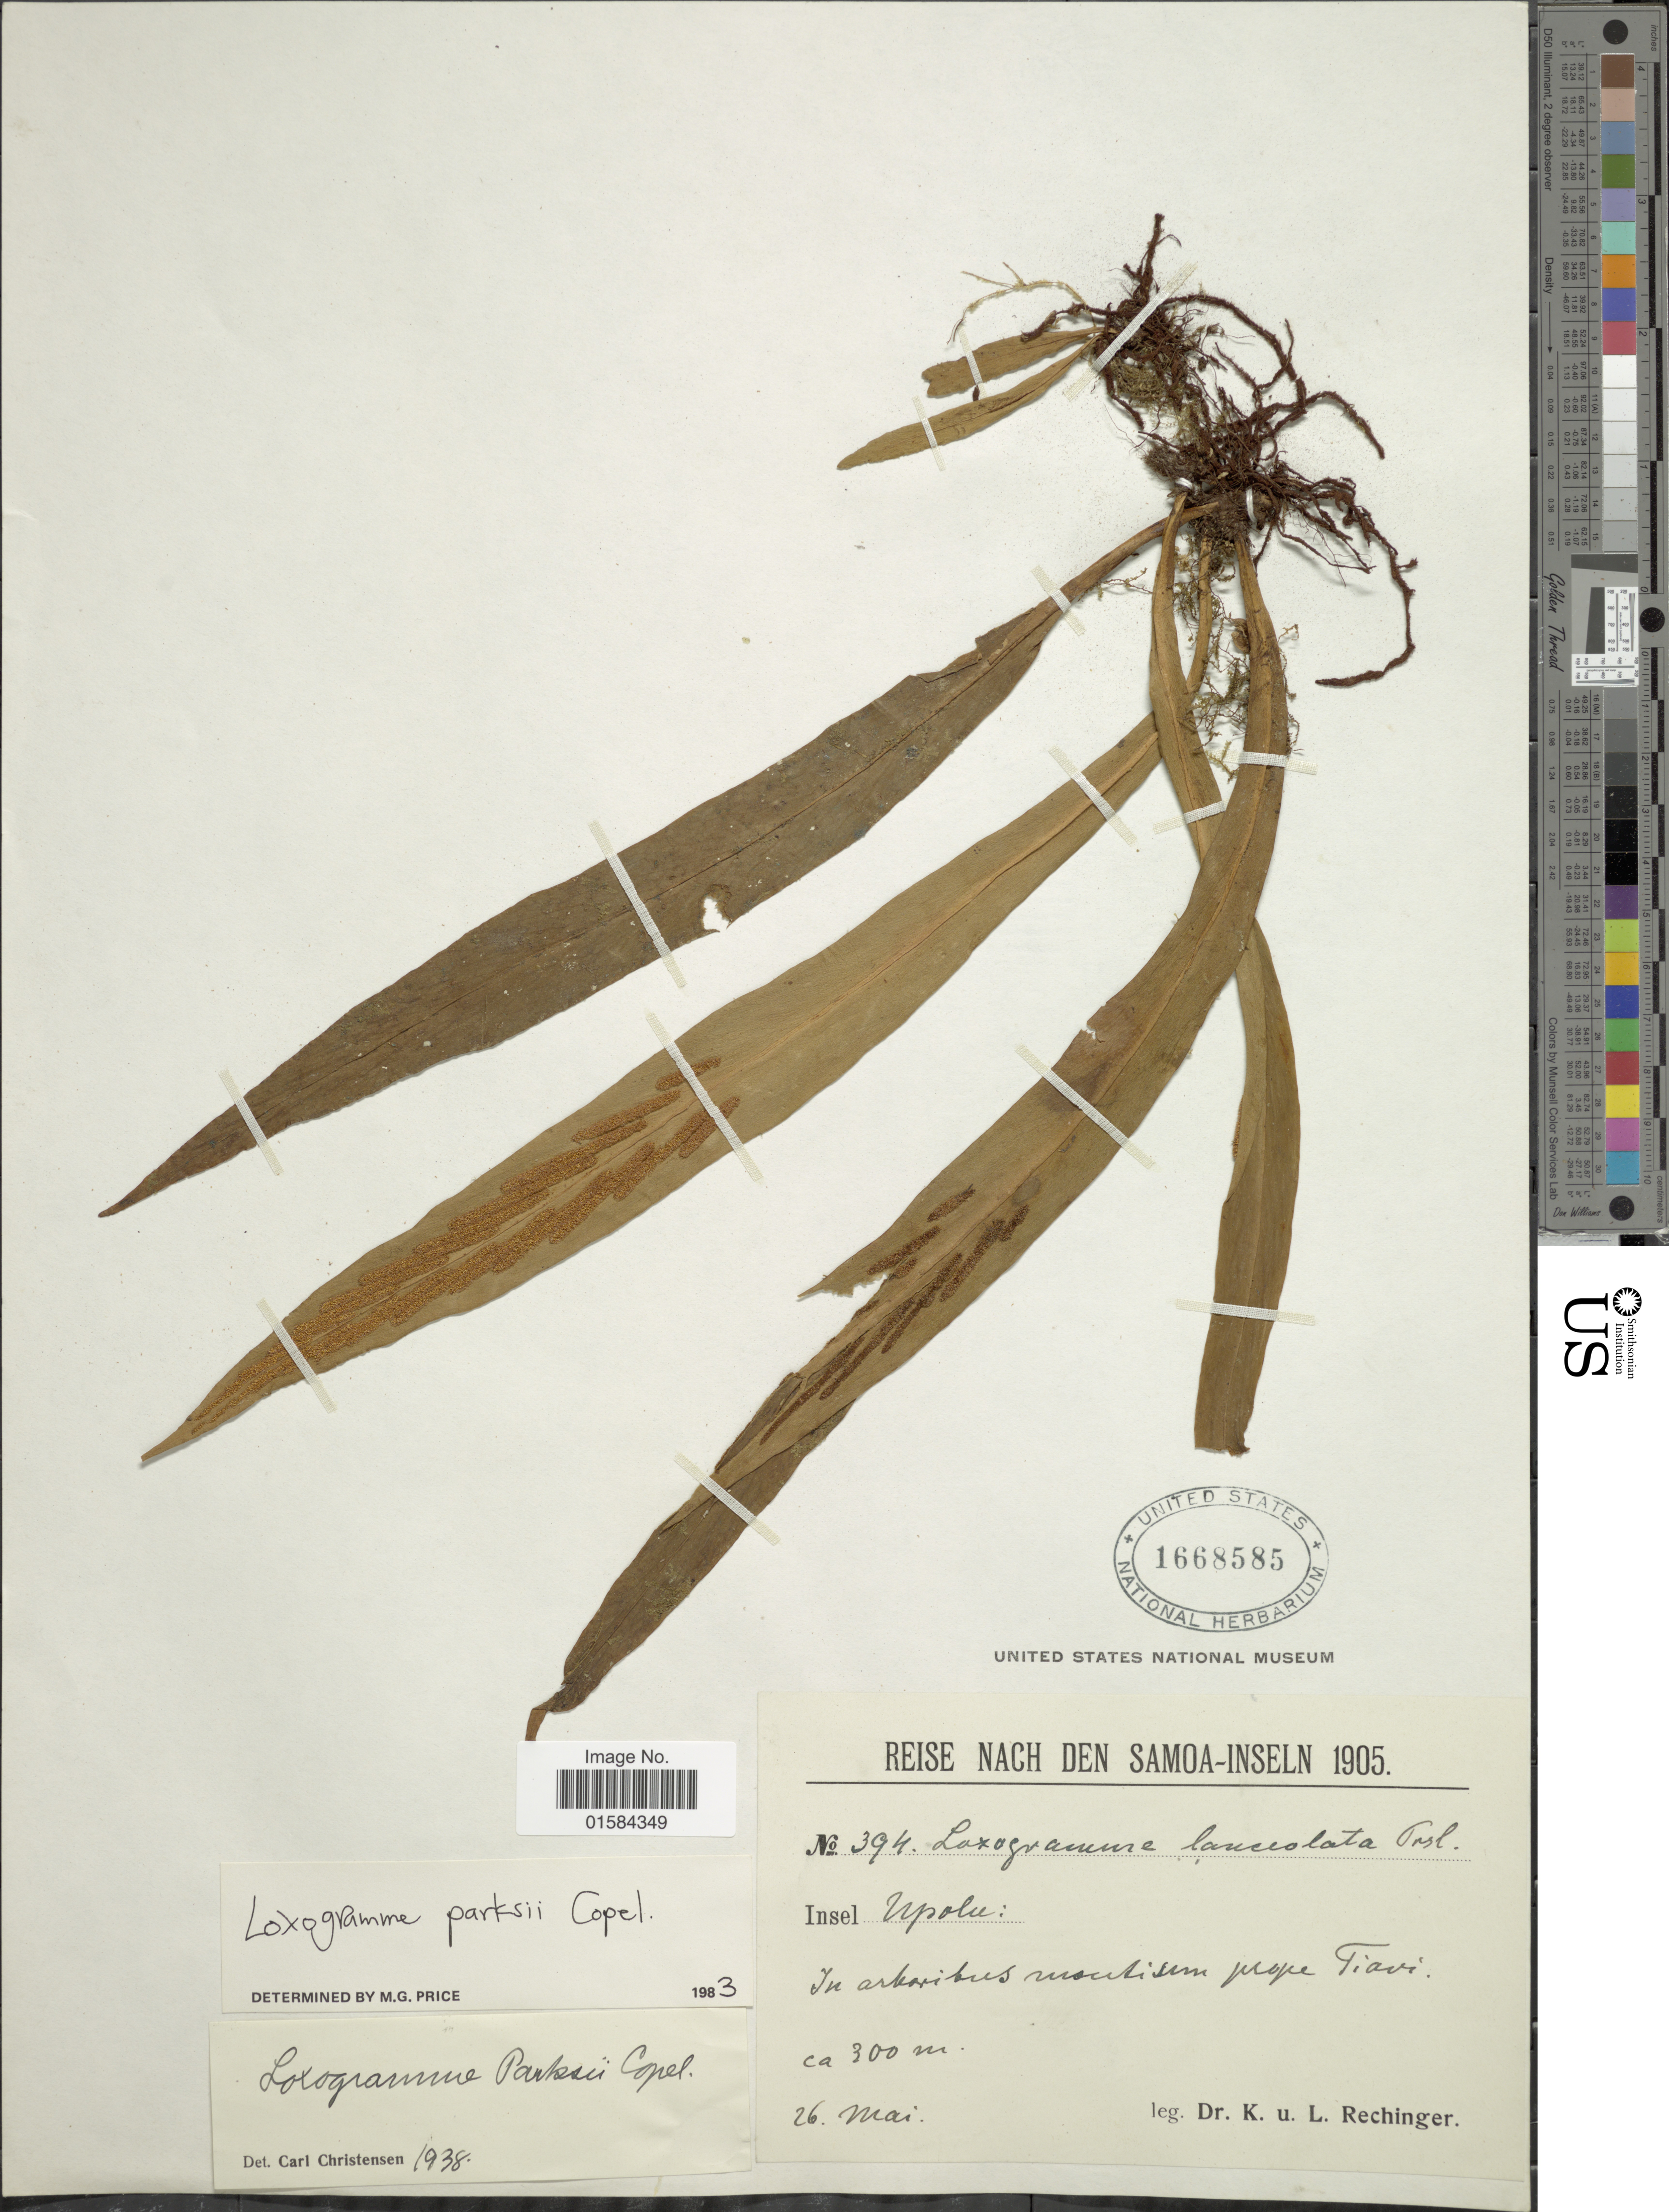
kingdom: Plantae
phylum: Tracheophyta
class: Polypodiopsida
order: Polypodiales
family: Polypodiaceae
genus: Loxogramme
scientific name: Loxogramme parksii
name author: Copel.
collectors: K. Rechinger & L. Rechinger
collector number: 394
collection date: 1905-05-26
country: Samoa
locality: Samoa-Inseln, Insel Upolu, Prope Tiavi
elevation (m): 300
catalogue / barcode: US 1668585